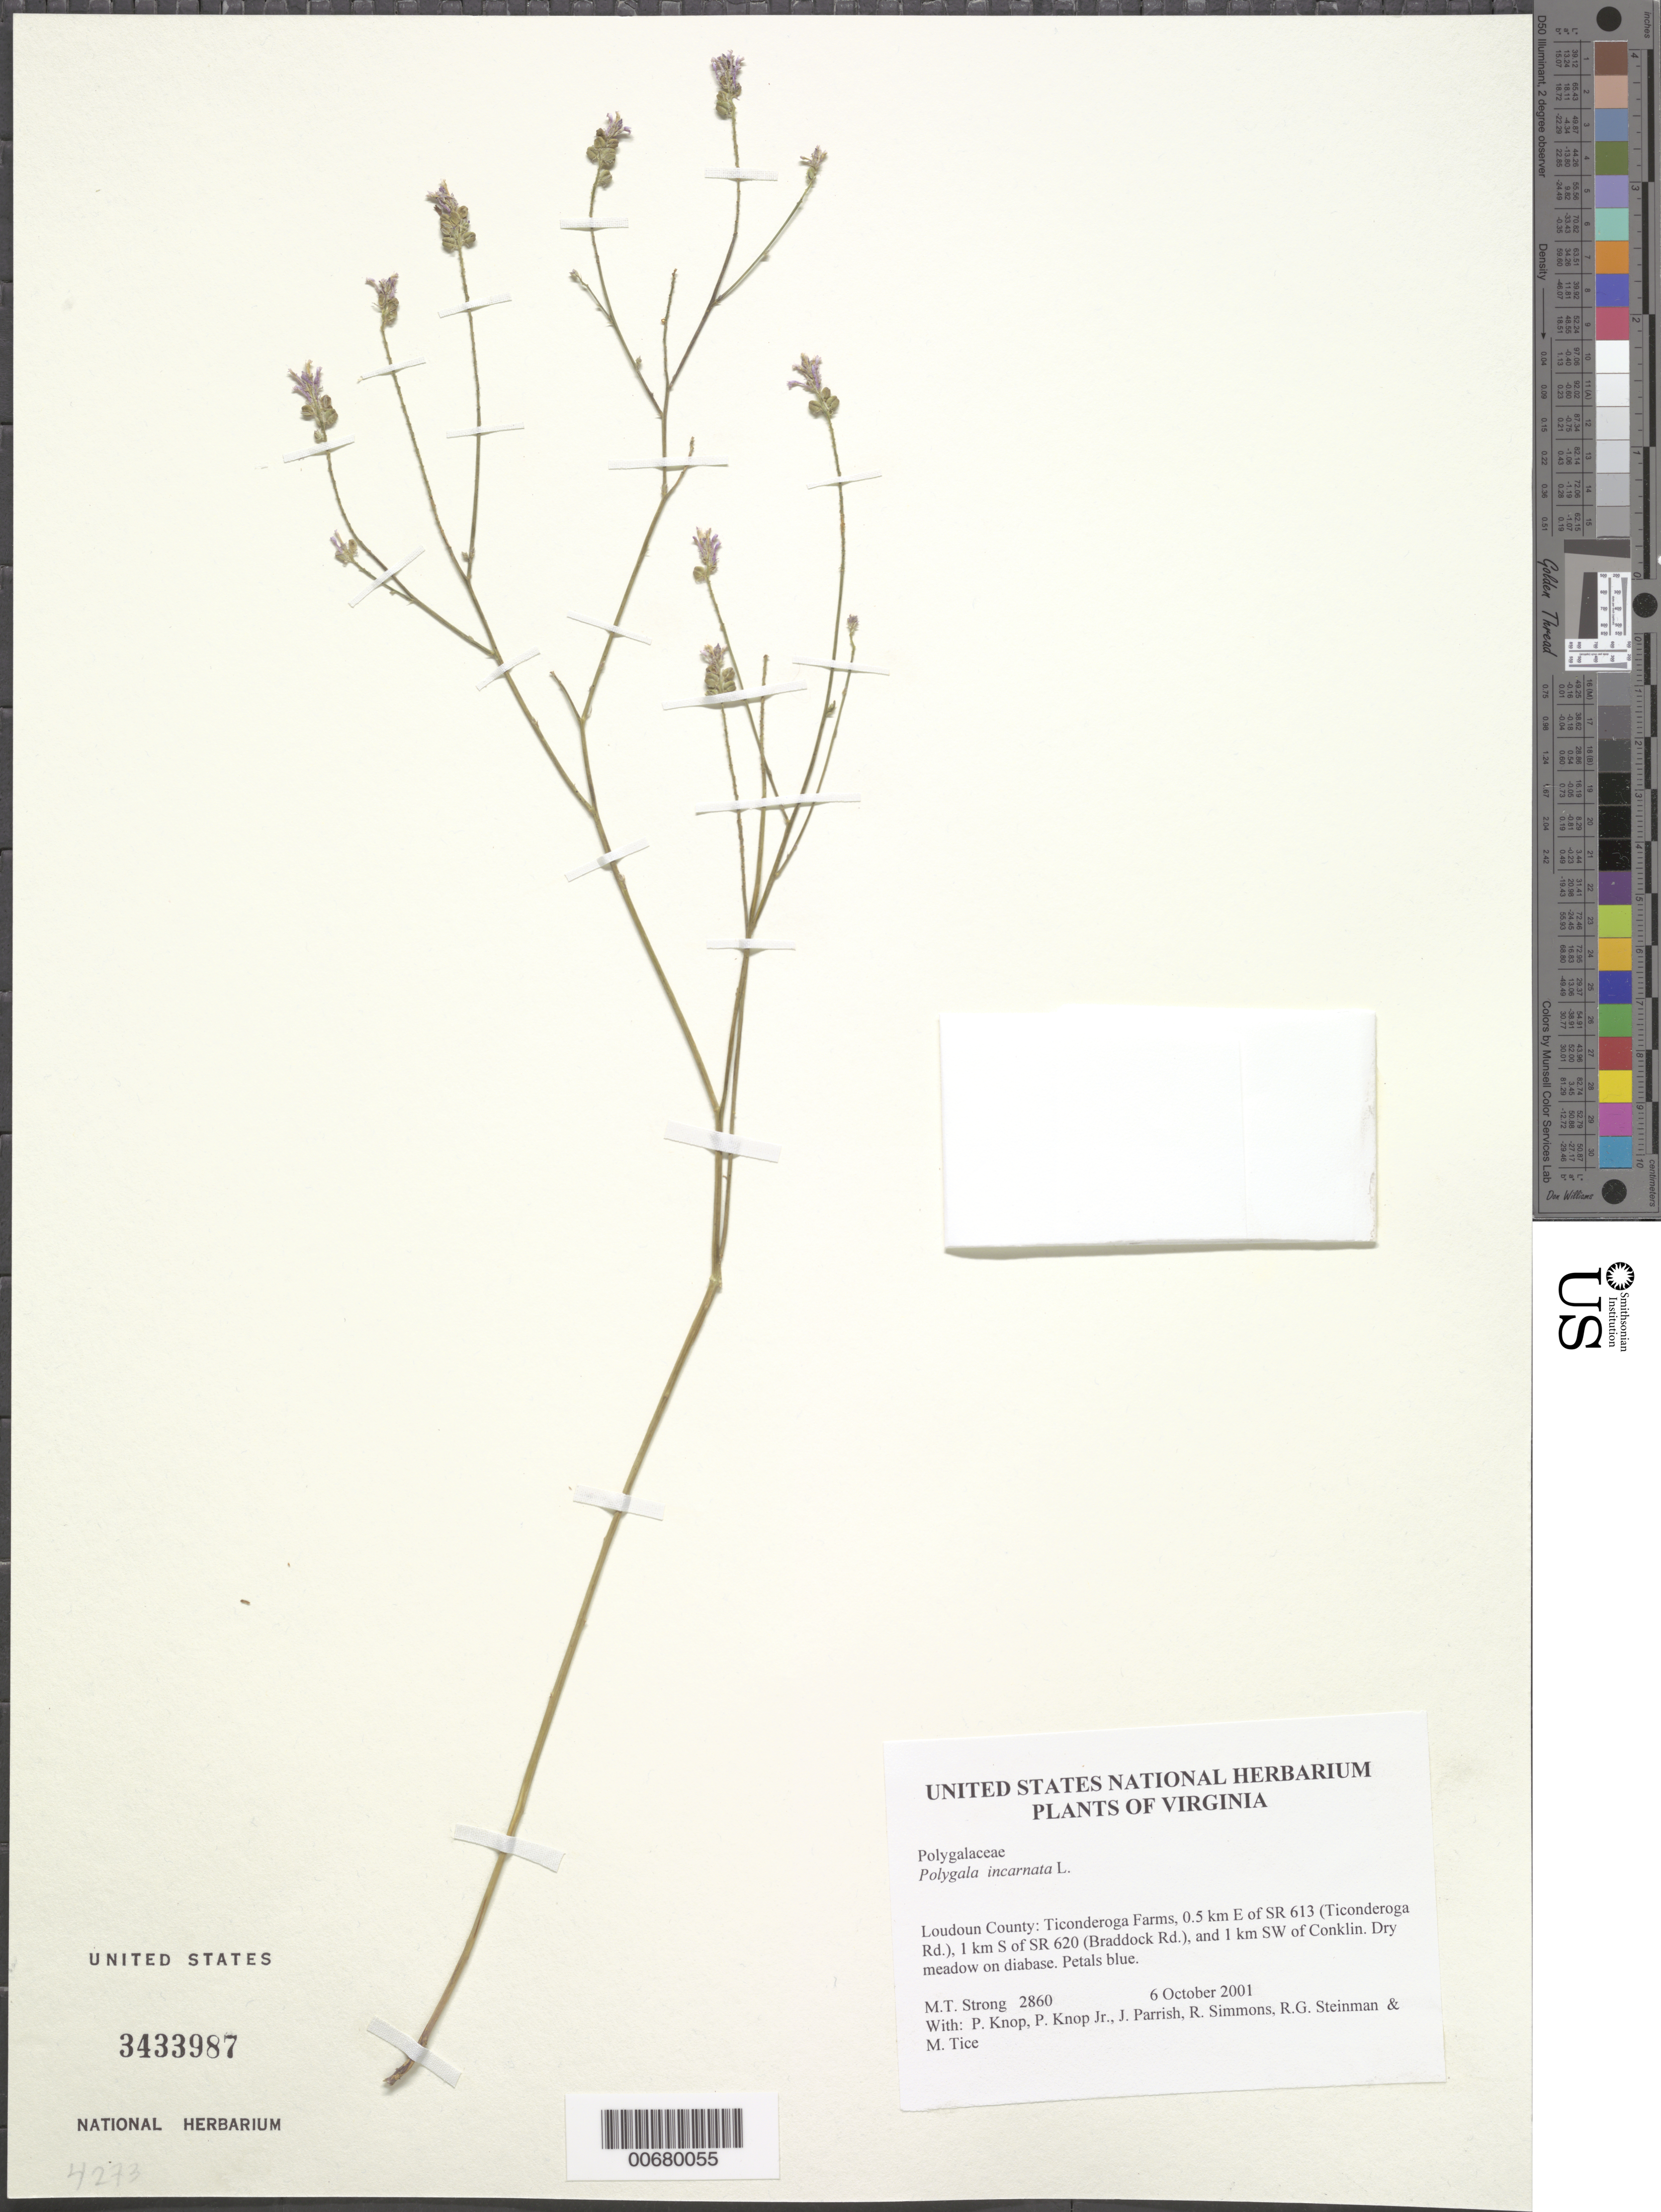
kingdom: Plantae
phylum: Tracheophyta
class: Magnoliopsida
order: Fabales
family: Polygalaceae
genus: Polygala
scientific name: Polygala incarnata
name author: L.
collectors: M. T. Strong, P. Knop, P. Knop, J. Parrish & et al.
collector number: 2860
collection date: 2001-10-06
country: United States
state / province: Virginia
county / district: Loudoun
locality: Ticonderoga Farms, 0.5 km E of SR 613 (Ticonderoga Rd.), 1 km S of SR 620 (Braddock Rd.), and 1 km SW of Conklin.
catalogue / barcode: US 3433987